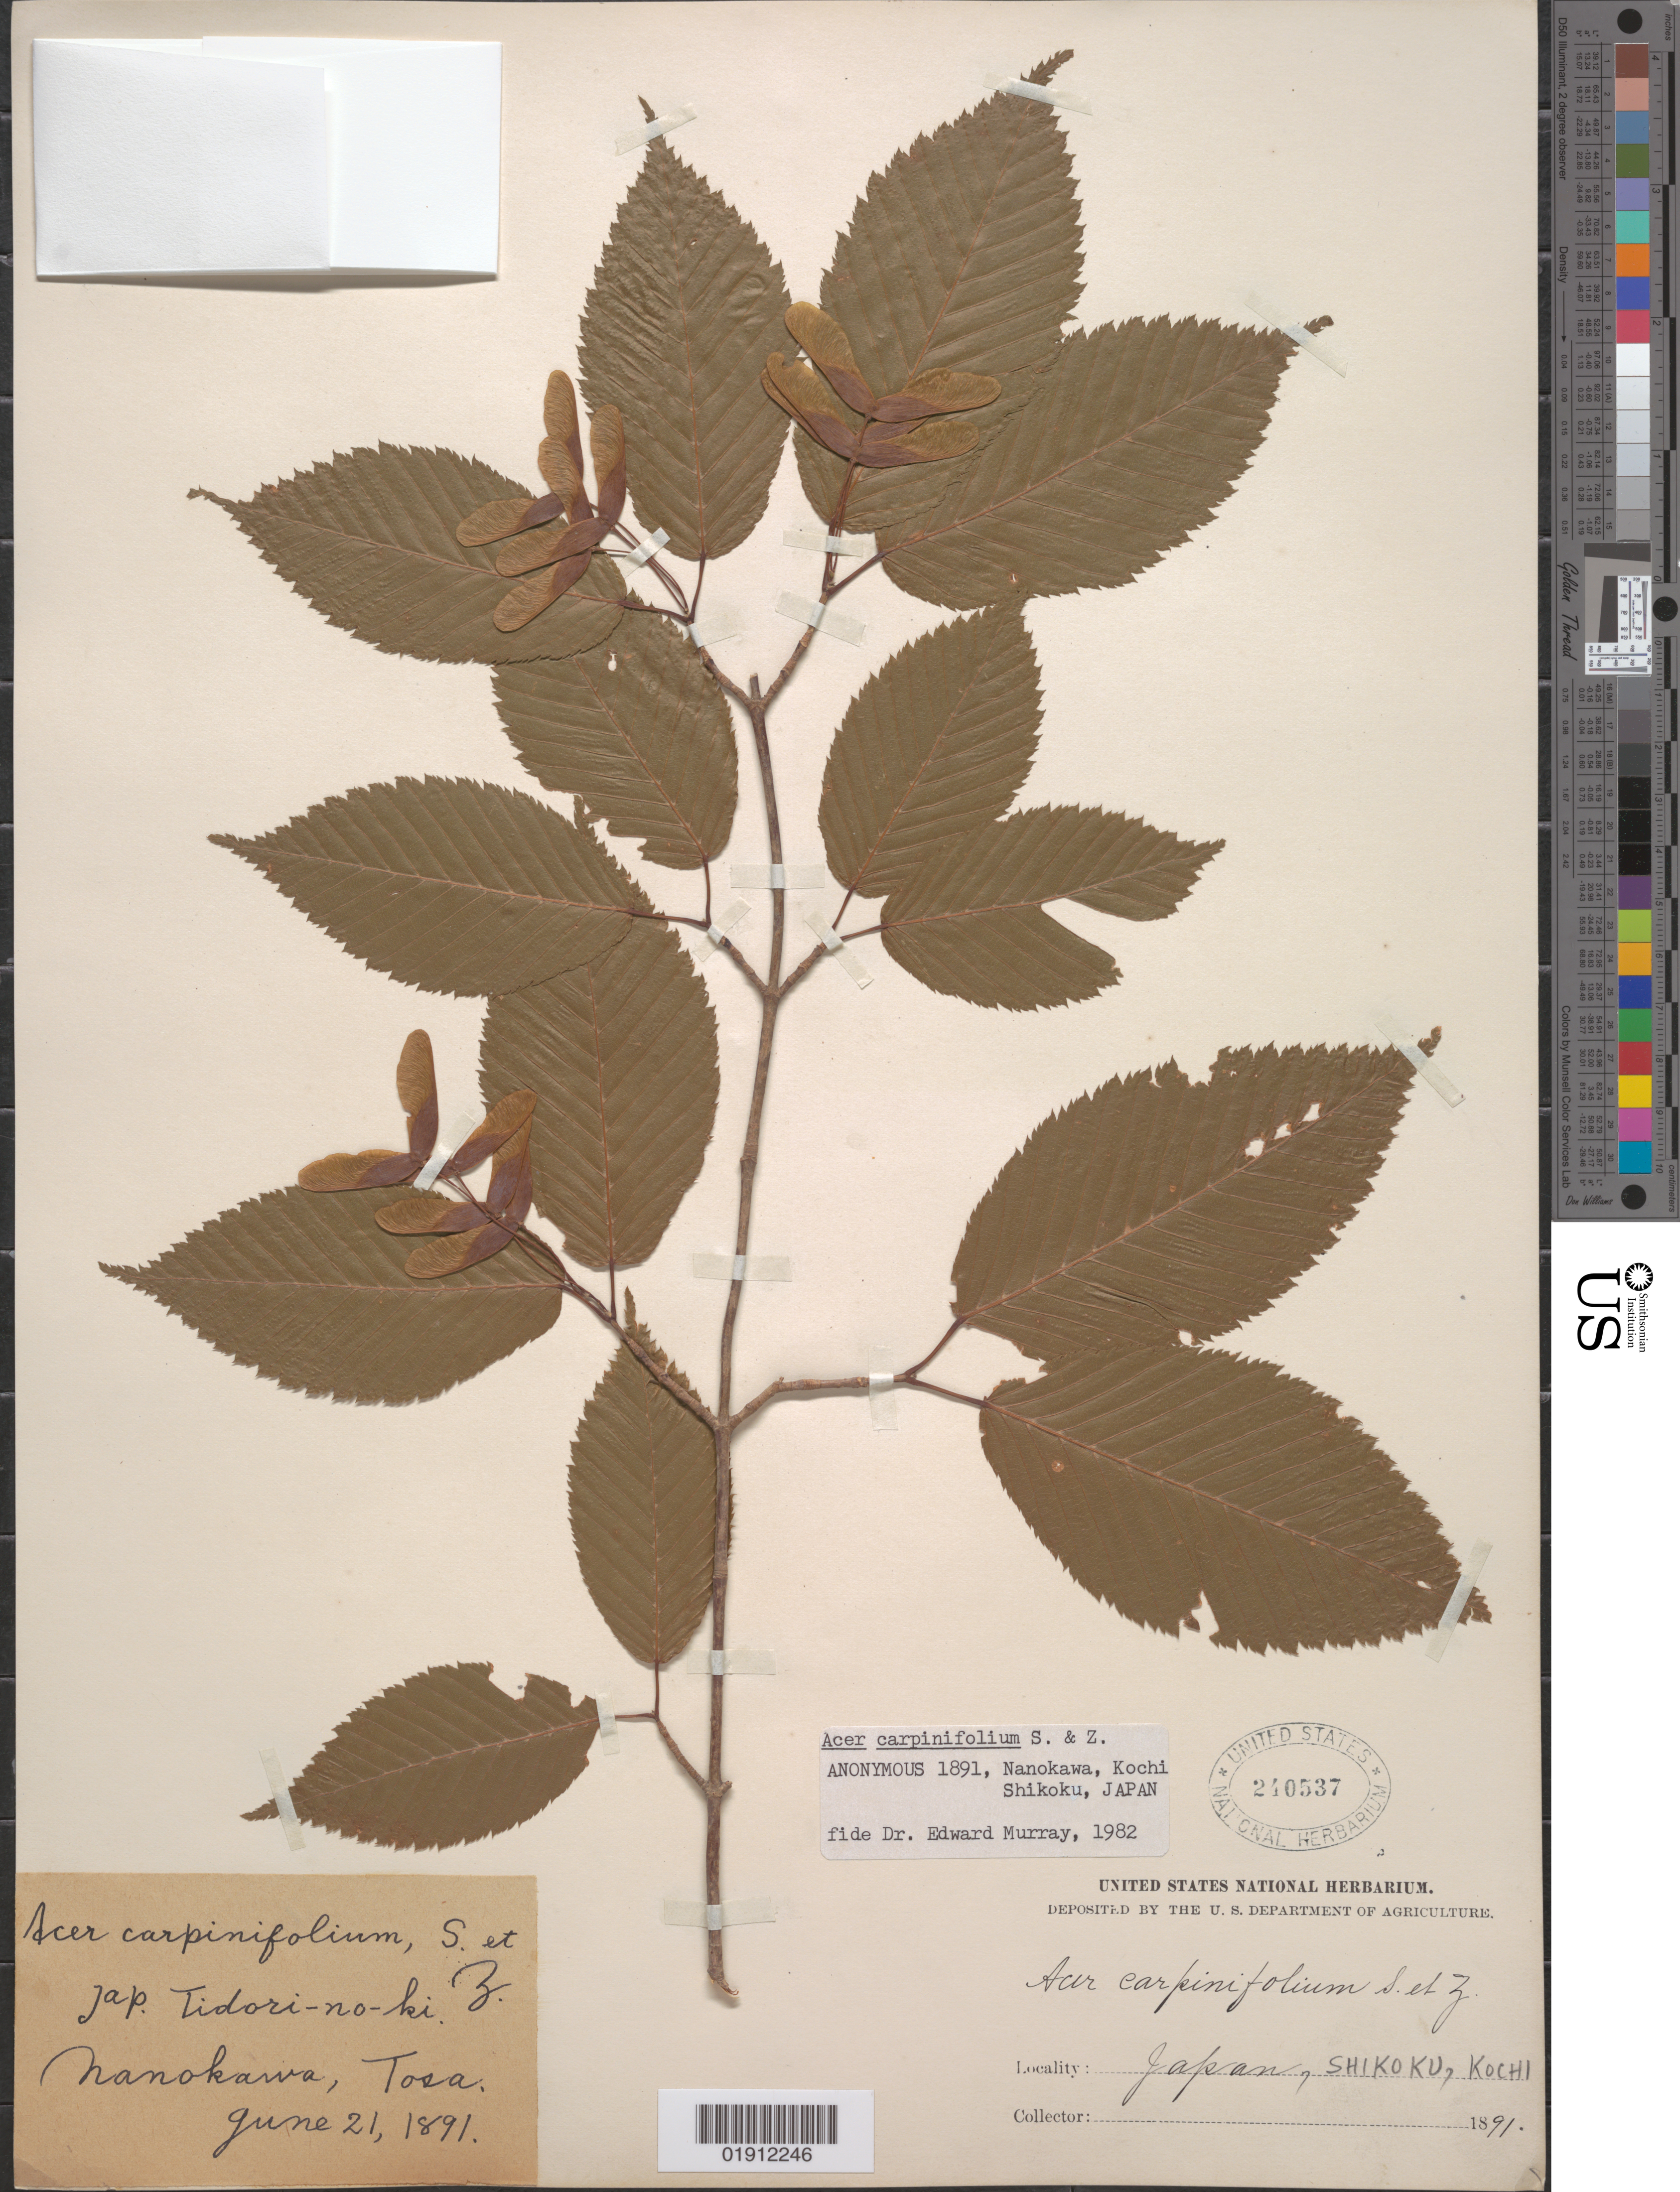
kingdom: Plantae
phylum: Tracheophyta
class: Magnoliopsida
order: Sapindales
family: Sapindaceae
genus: Acer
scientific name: Acer carpinifolium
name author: Siebold & Zucc.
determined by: Murray, Edward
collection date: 1891-06-21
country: Japan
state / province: Koti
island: Shikoku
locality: Nanokawa, Tosa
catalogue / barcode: US 240537